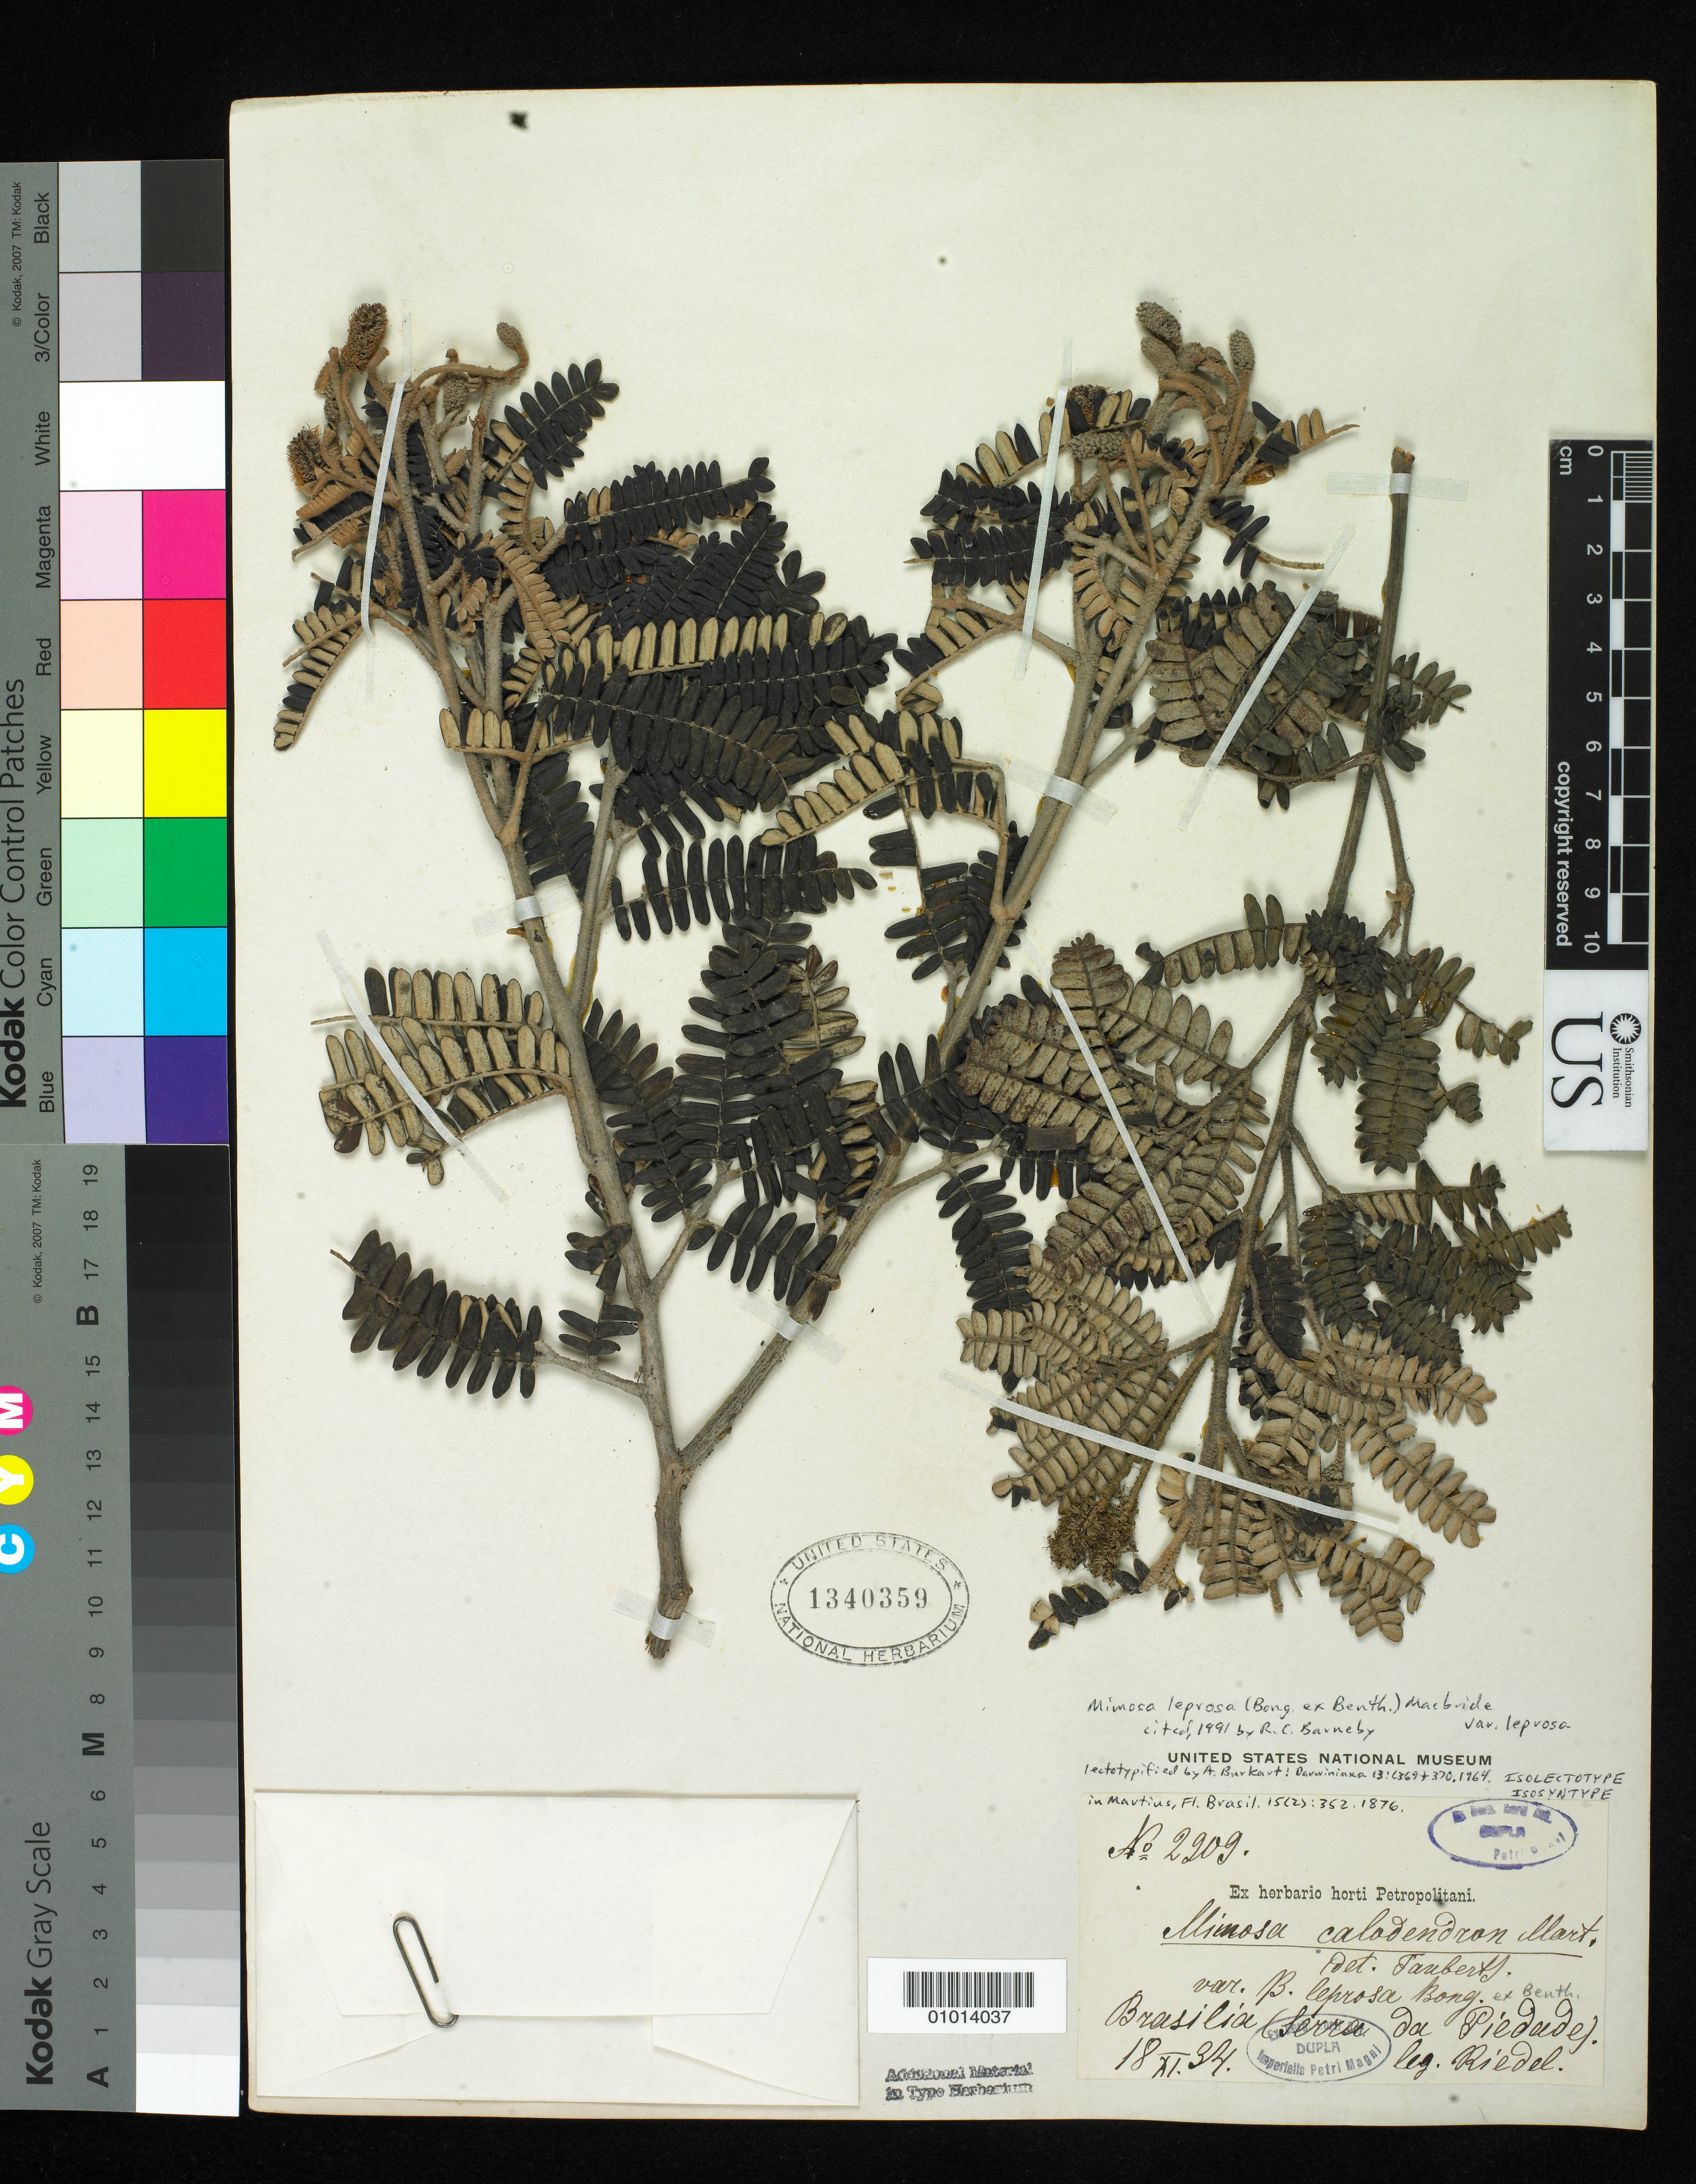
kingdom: Plantae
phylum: Tracheophyta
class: Magnoliopsida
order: Fabales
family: Fabaceae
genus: Mimosa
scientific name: Mimosa calodendron var. leprosa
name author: Bong. ex Benth. in Mart.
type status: Isolectotype; Isosyntype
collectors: L. Riedel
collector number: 2909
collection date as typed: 18 Nov 1834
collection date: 1834-11-18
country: Brazil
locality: Serra da Piedade.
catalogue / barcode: US 1340359